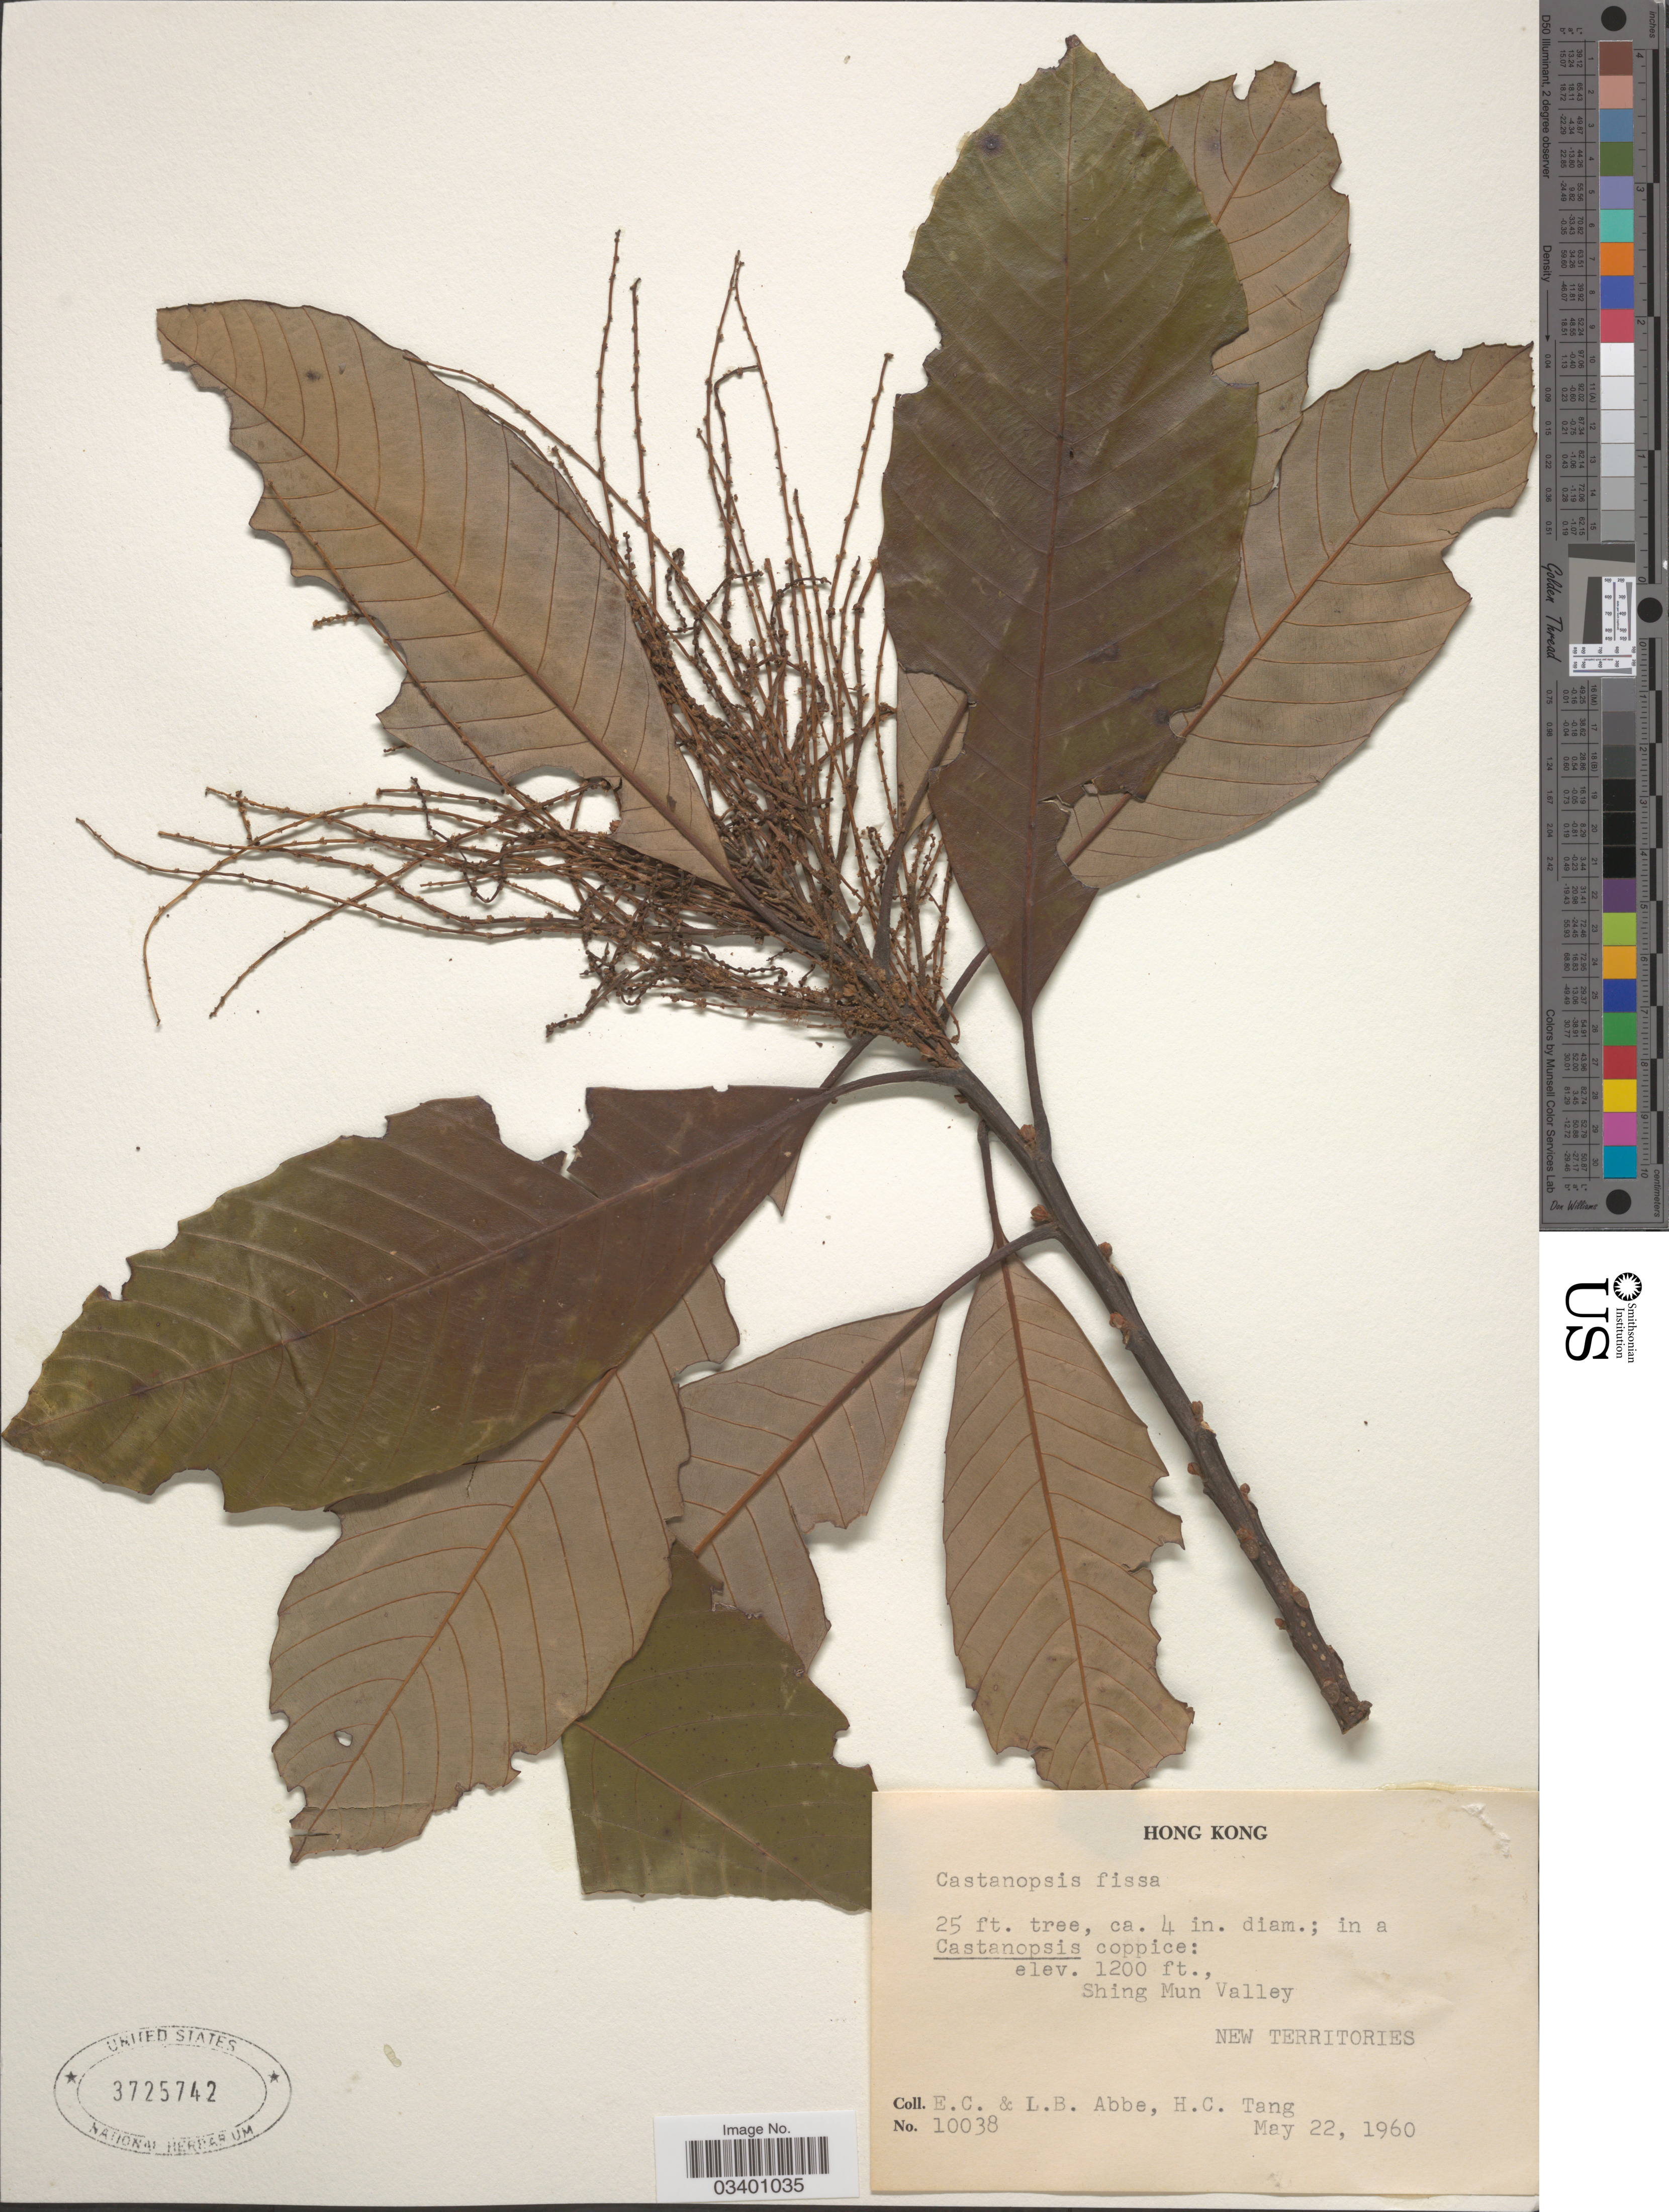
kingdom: Plantae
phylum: Tracheophyta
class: Magnoliopsida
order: Fagales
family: Fagaceae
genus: Castanopsis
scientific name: Castanopsis fissa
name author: (Champ. ex Benth.) Rehder & E.H. Wilson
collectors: E. C. Abbe, L. B. Abbe & H. Tang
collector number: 10038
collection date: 1960-05-22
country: China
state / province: Hong Kong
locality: Shing Mun Valley. New Territories.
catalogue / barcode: US 3725742